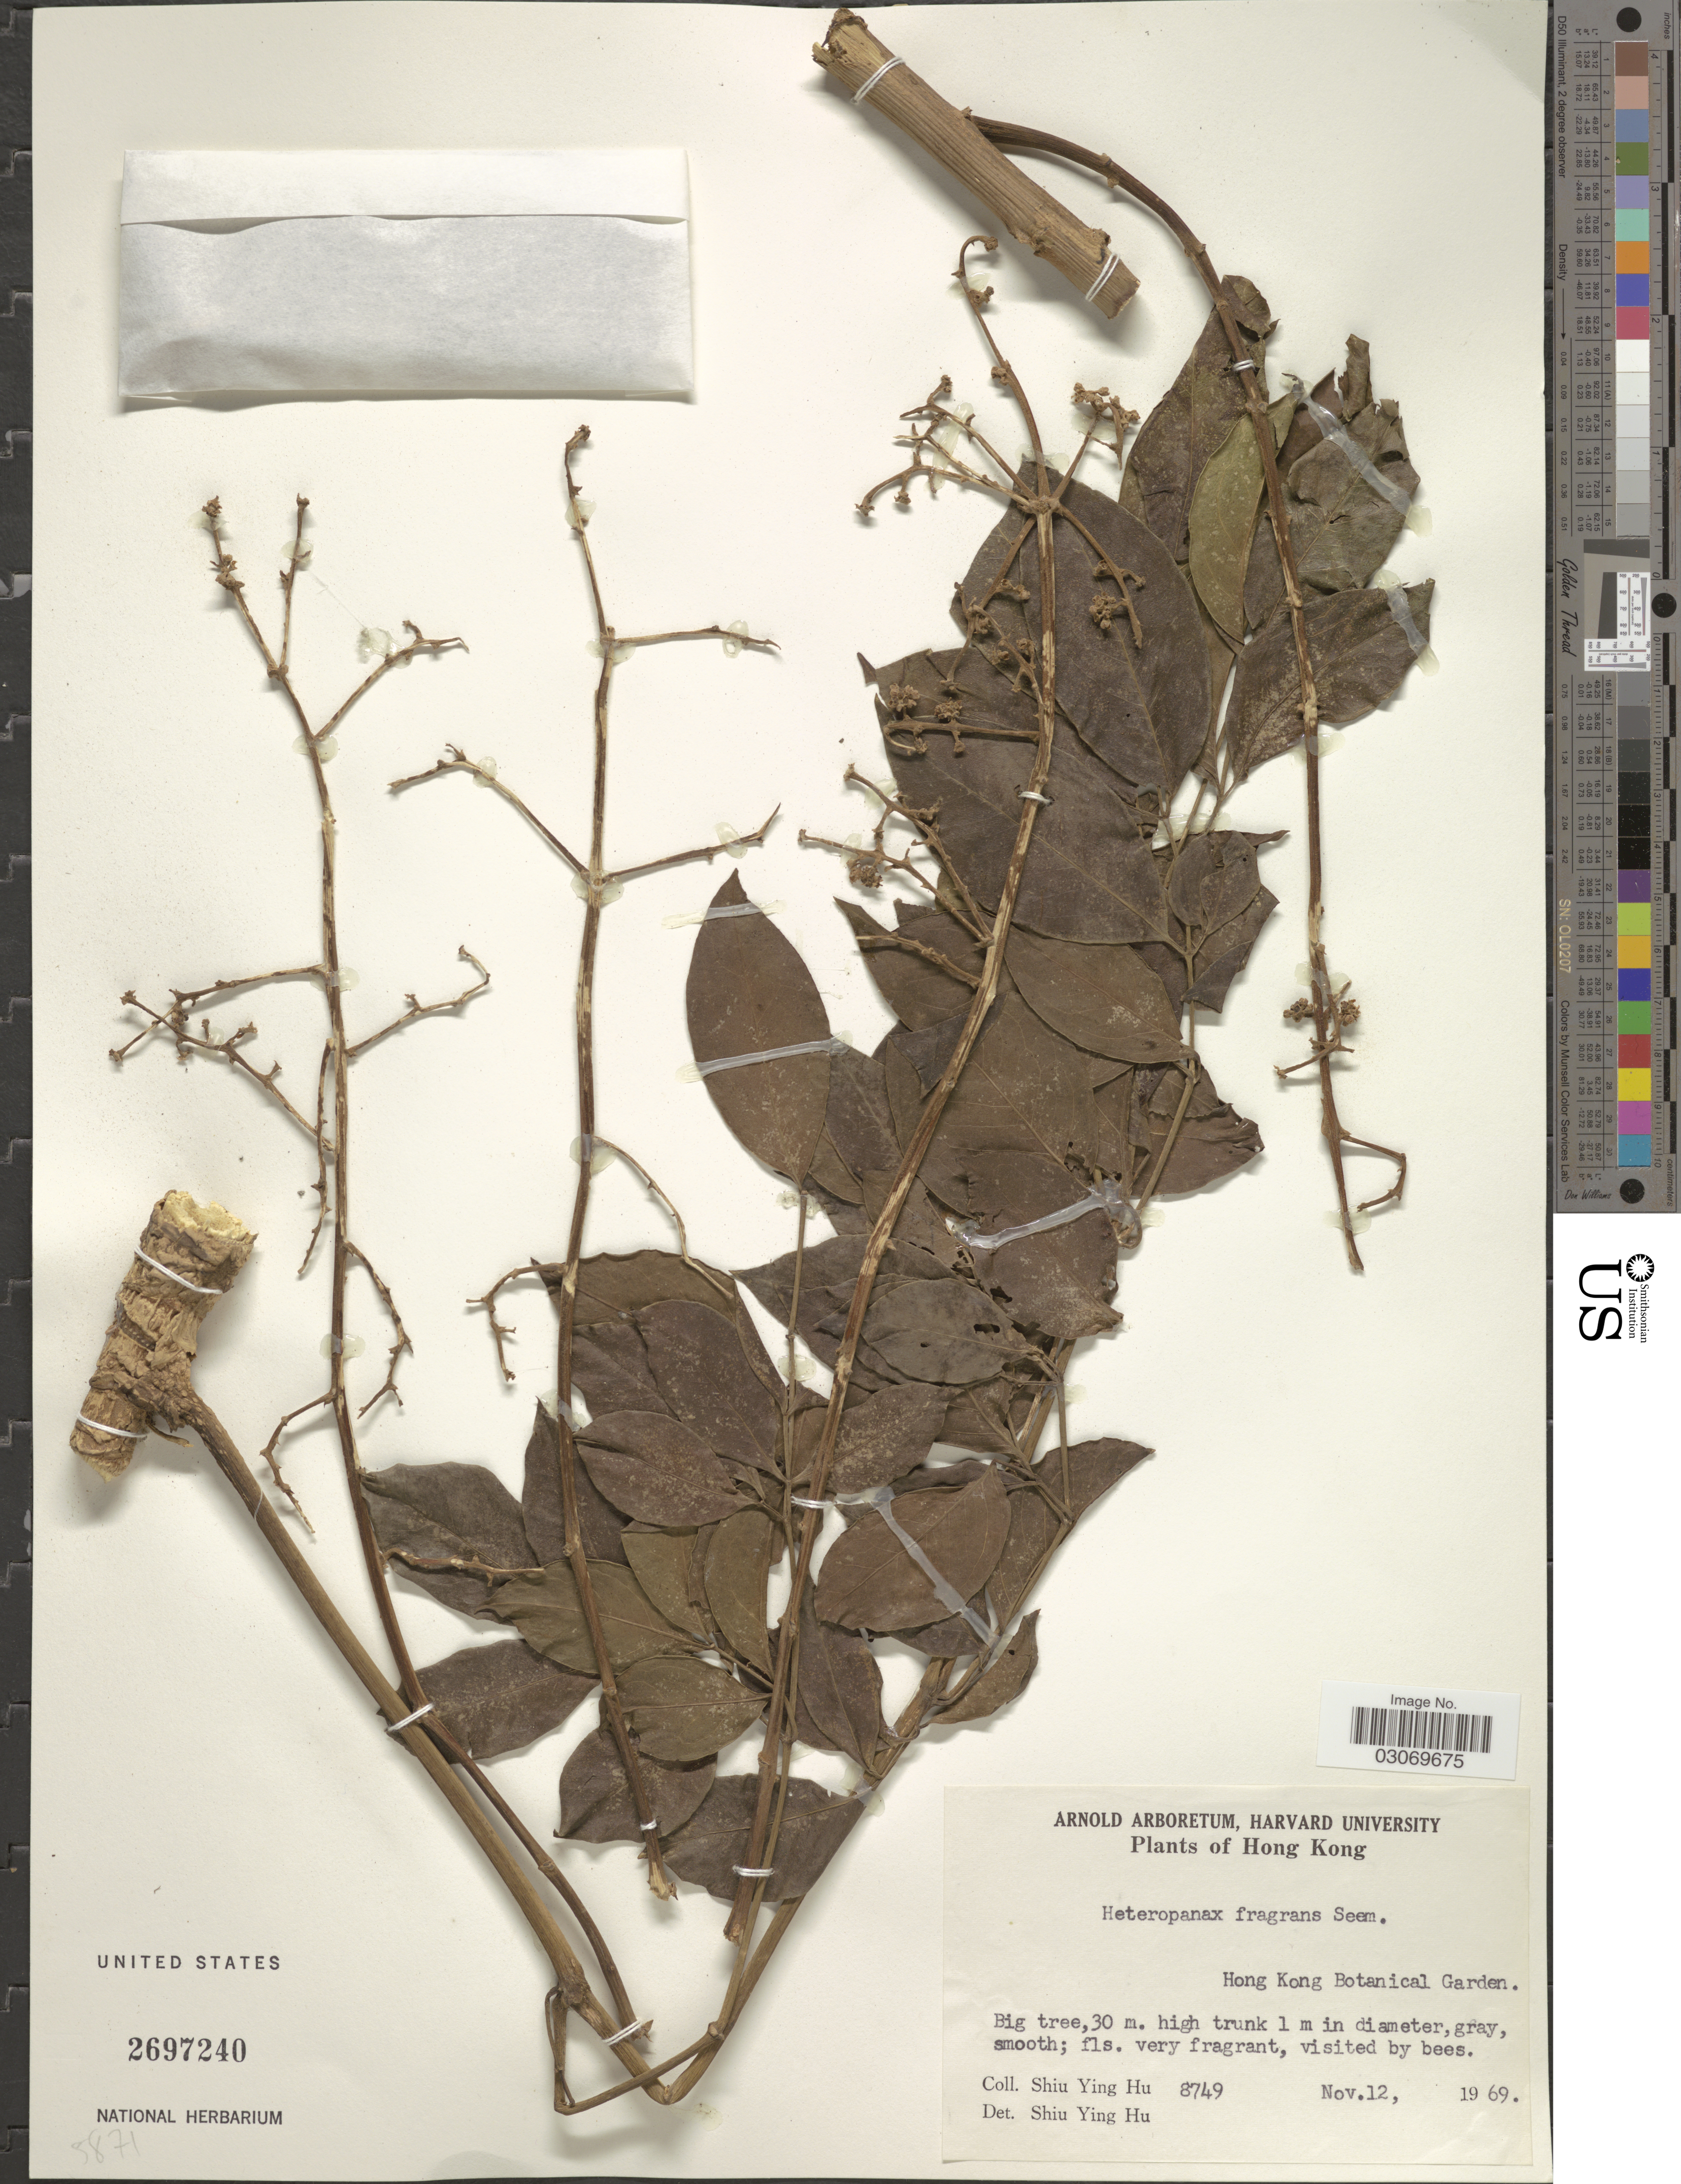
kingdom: Plantae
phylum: Tracheophyta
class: Magnoliopsida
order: Apiales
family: Araliaceae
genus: Heteropanax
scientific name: Heteropanax fragrans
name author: (Roxb.) Seem.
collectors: S. Y. Hu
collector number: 8749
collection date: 1969-11-12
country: China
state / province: Hong Kong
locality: Hong Kong Botanical Garden.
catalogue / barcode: US 2697240